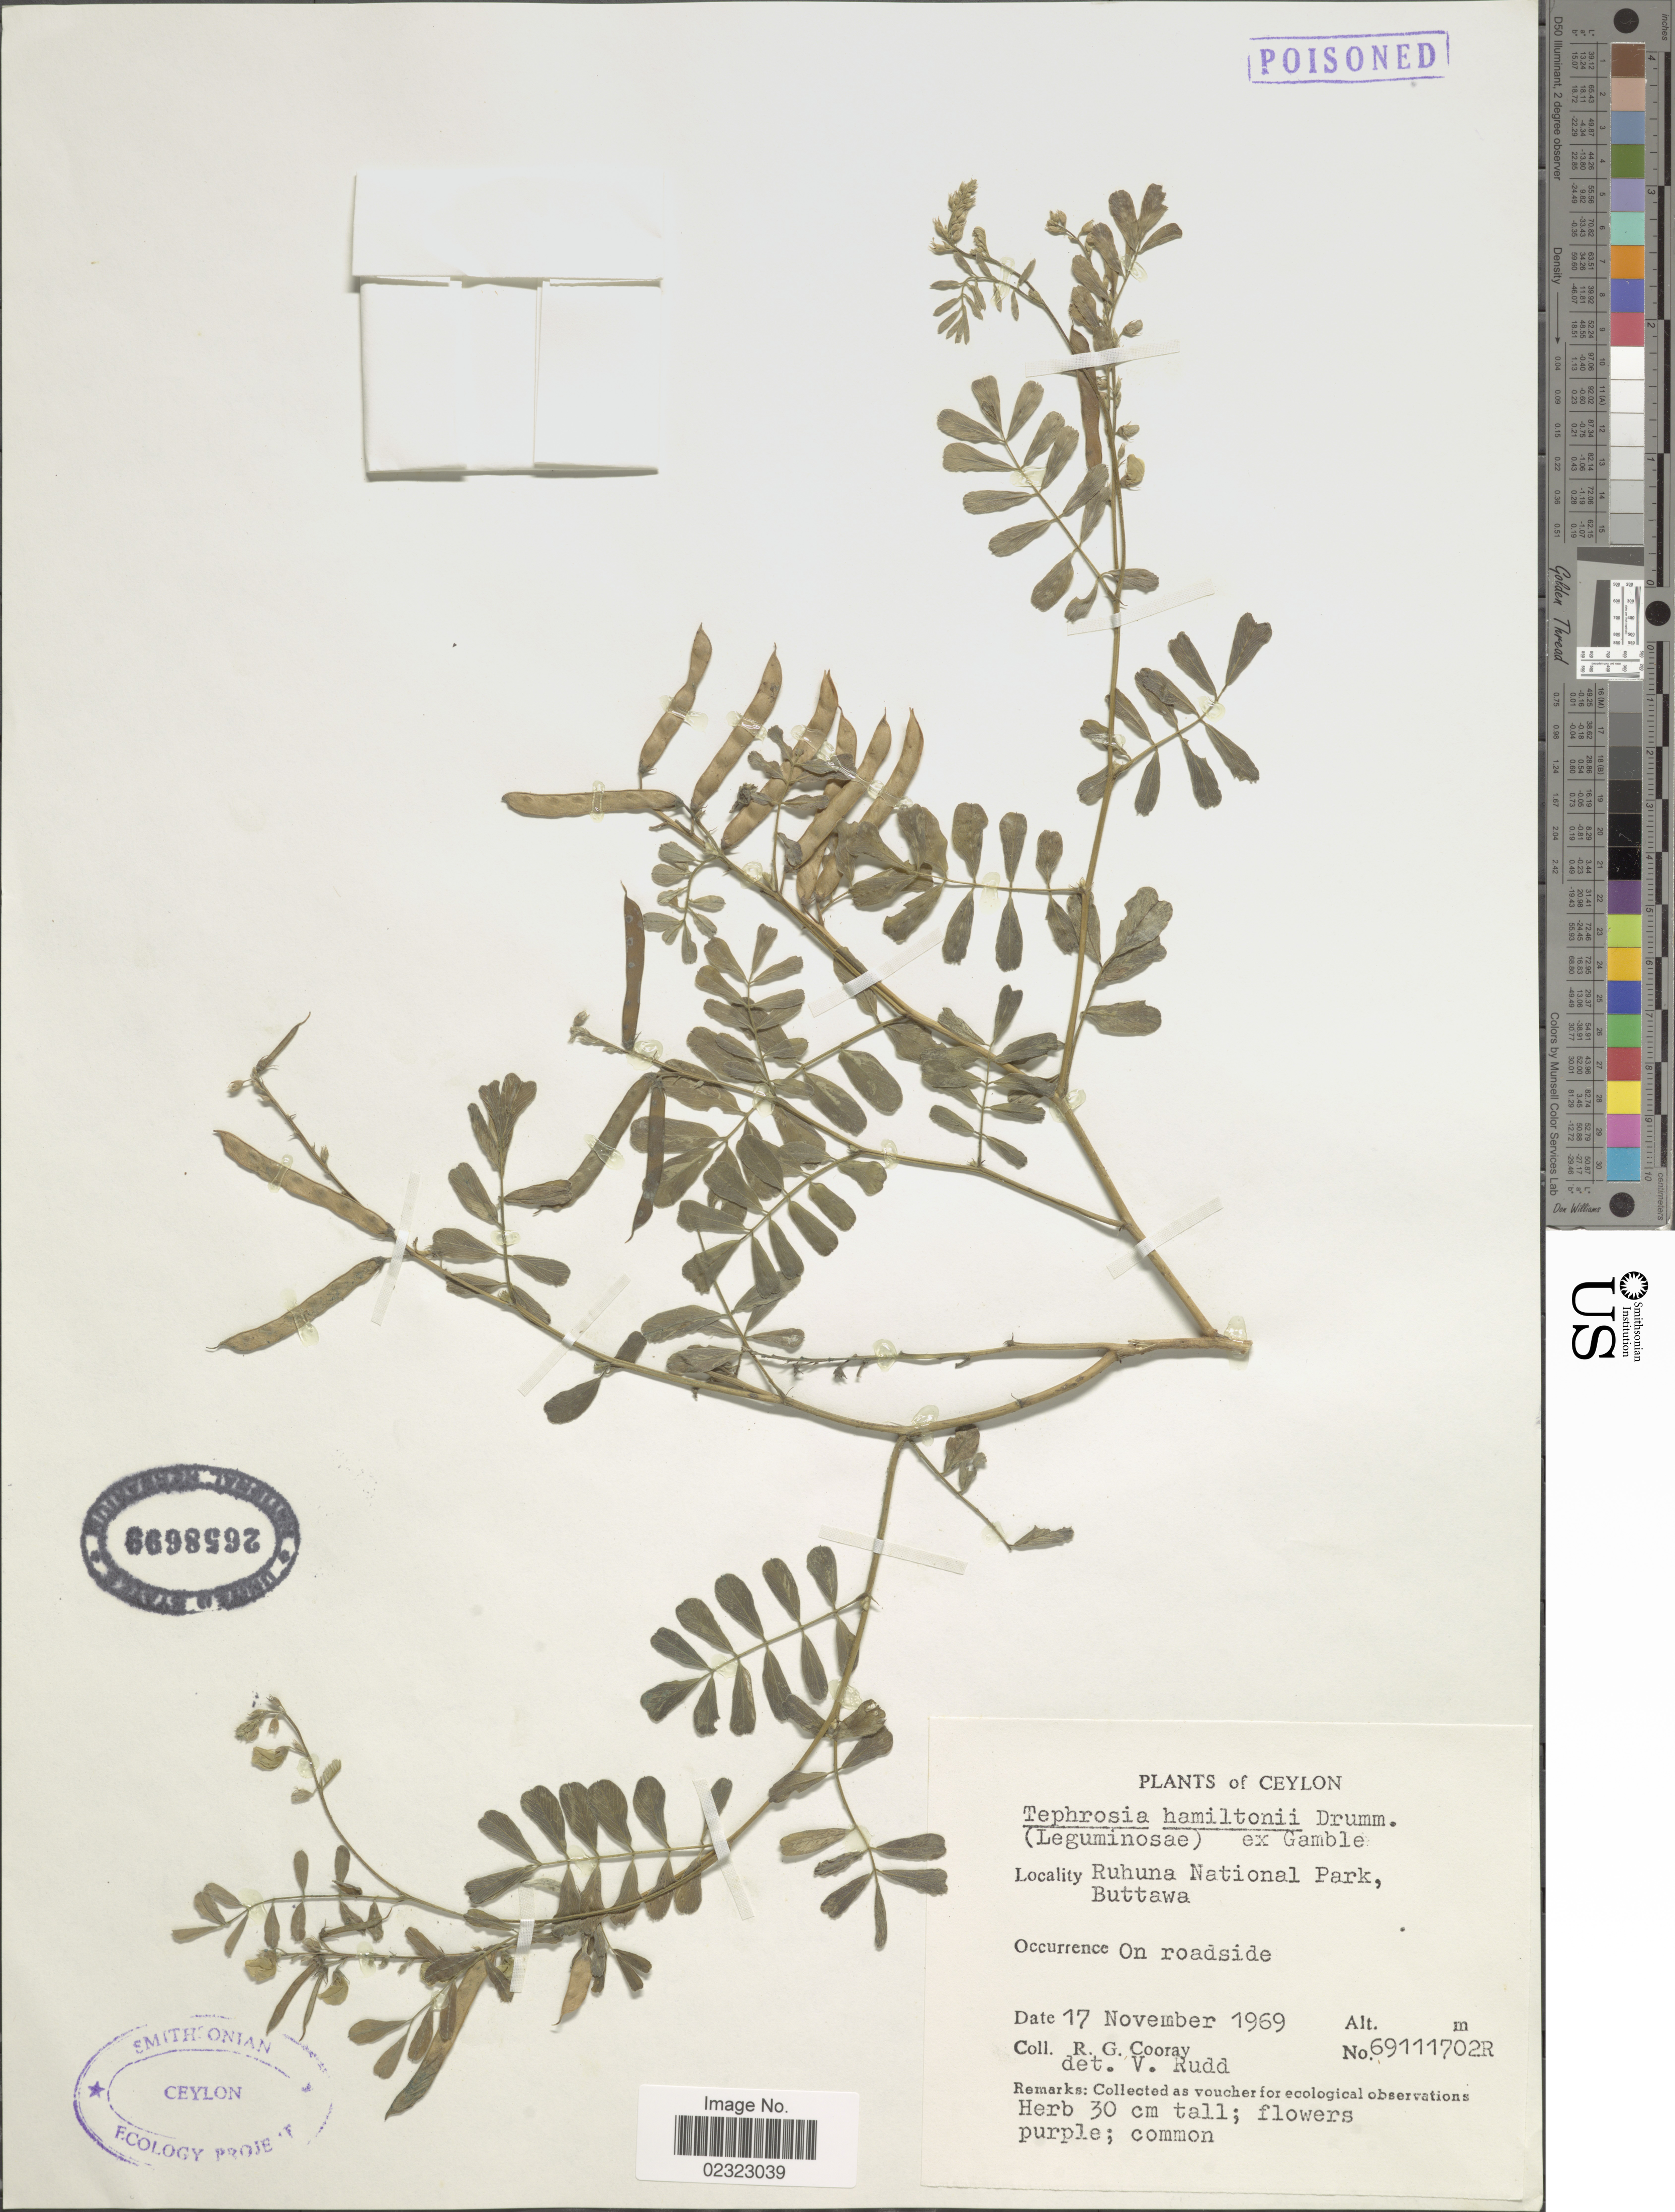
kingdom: Plantae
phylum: Tracheophyta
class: Magnoliopsida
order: Fabales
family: Fabaceae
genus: Tephrosia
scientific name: Tephrosia hamiltonii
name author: J.R.Drumm.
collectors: R. Cooray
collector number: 69111702R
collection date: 1969-11-17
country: Sri Lanka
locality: Ceylon. Ruhuna National Park, Buttawa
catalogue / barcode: US 2658699